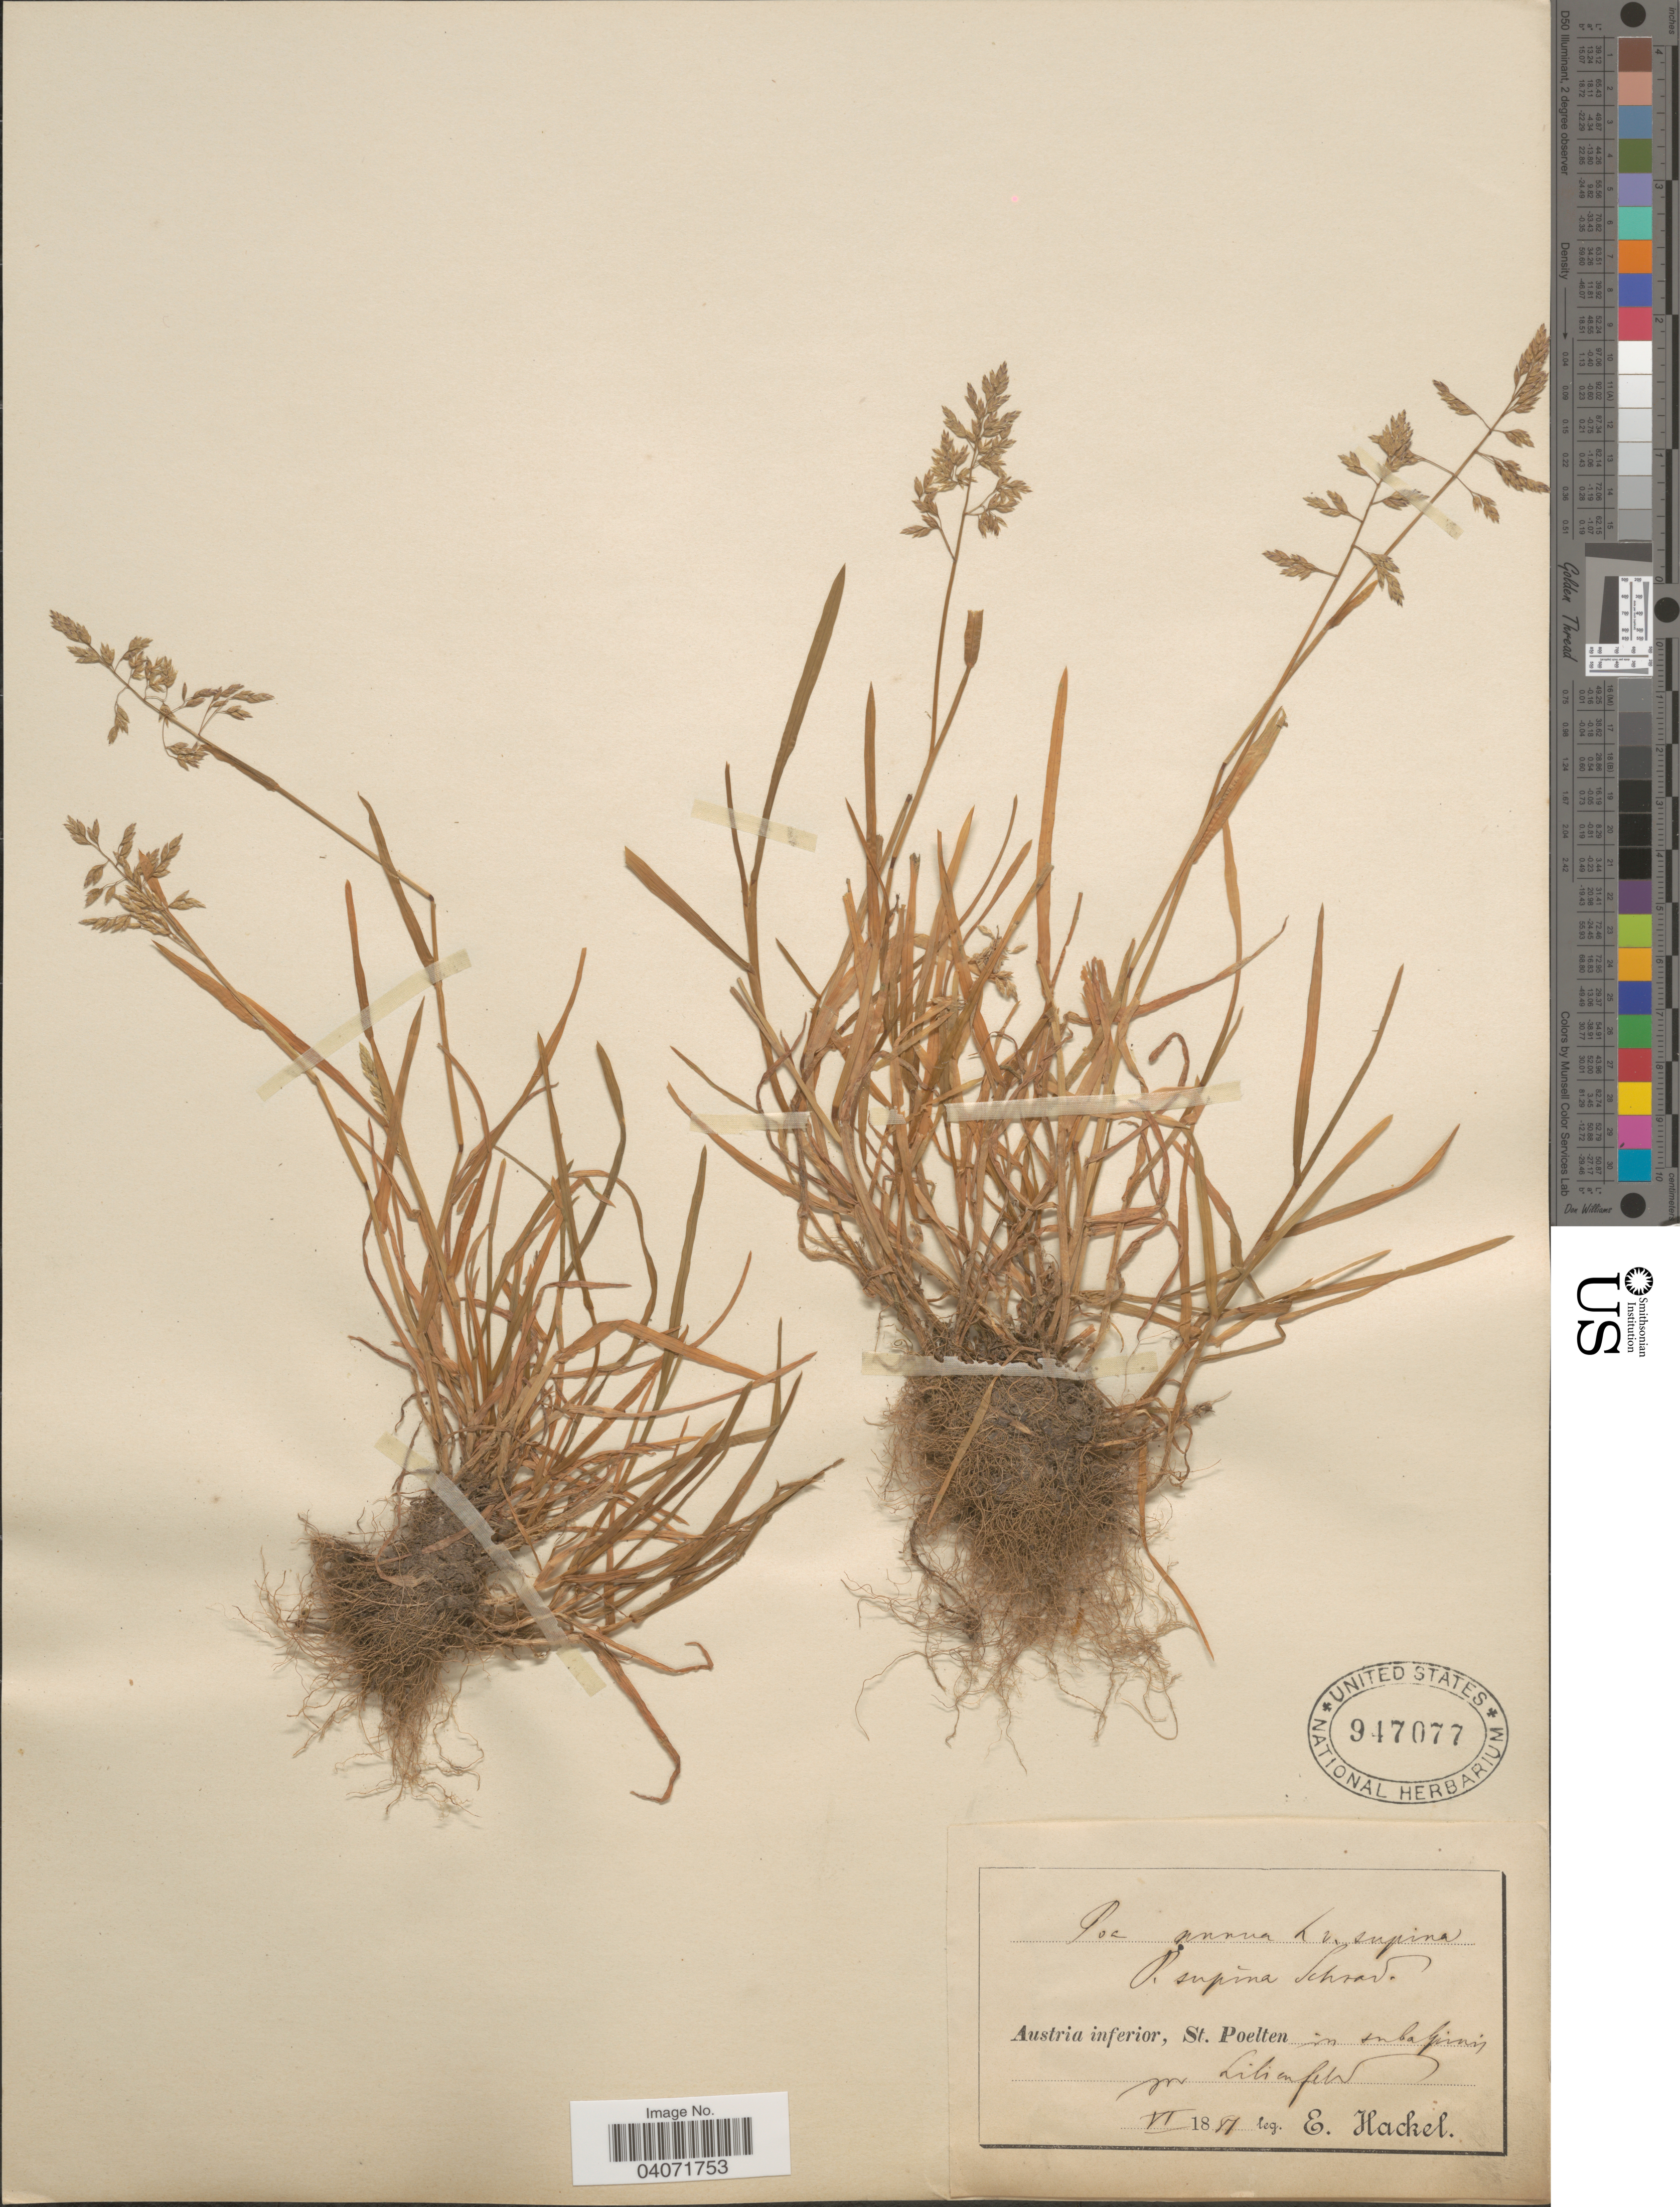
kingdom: Plantae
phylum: Tracheophyta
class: Liliopsida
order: Poales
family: Poaceae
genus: Poa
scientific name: Poa annua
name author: L.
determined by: Soreng, Robert J., Research Associate (BOT), Smithsonian Institution - National Museum of Natural History (UNITED STATES)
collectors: E. Hackel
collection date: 1881-06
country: Austria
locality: Austria inferior, St. Poelten in subalpinis pr Lilienfeld.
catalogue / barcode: US 947077